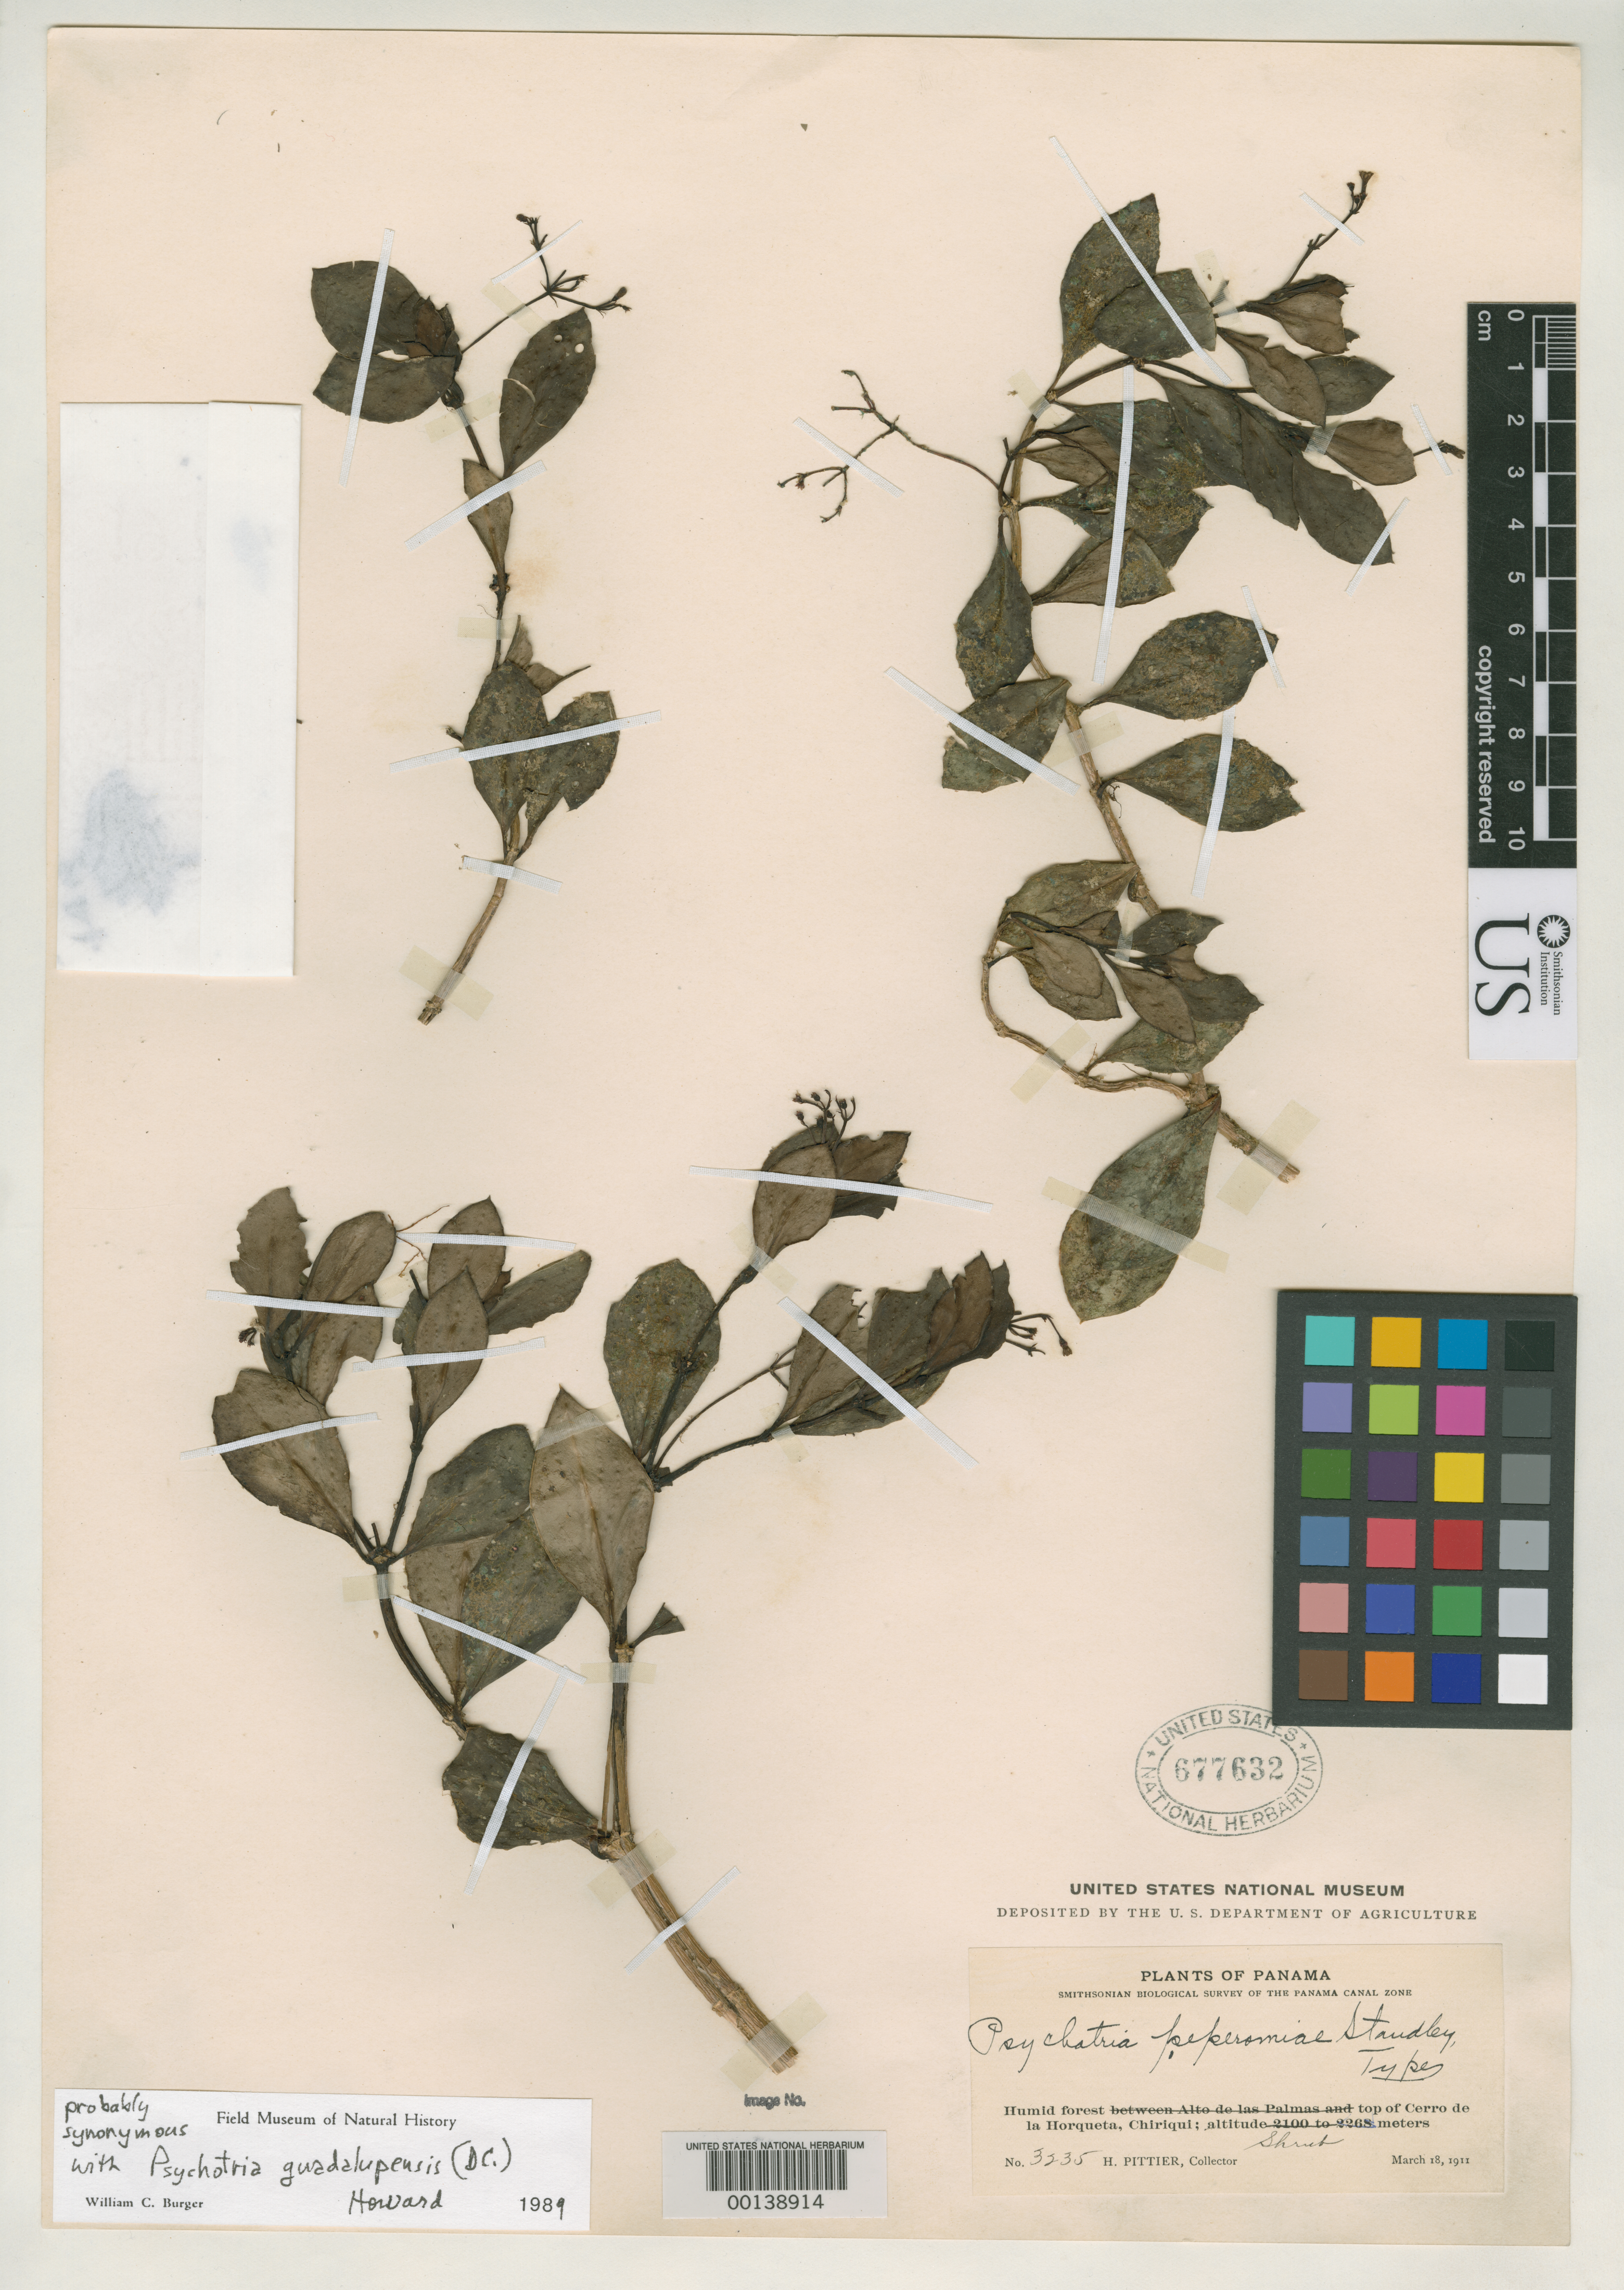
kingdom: Plantae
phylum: Tracheophyta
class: Magnoliopsida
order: Gentianales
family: Rubiaceae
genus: Psychotria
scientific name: Psychotria peperomiae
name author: Standl.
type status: Holotype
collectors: H. F. Pittier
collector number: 3235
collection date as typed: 18 Mar 1911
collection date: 1911-03-18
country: Panama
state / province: Chiriquí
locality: Cerro de La Horqueta.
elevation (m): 2265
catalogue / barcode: US 677632